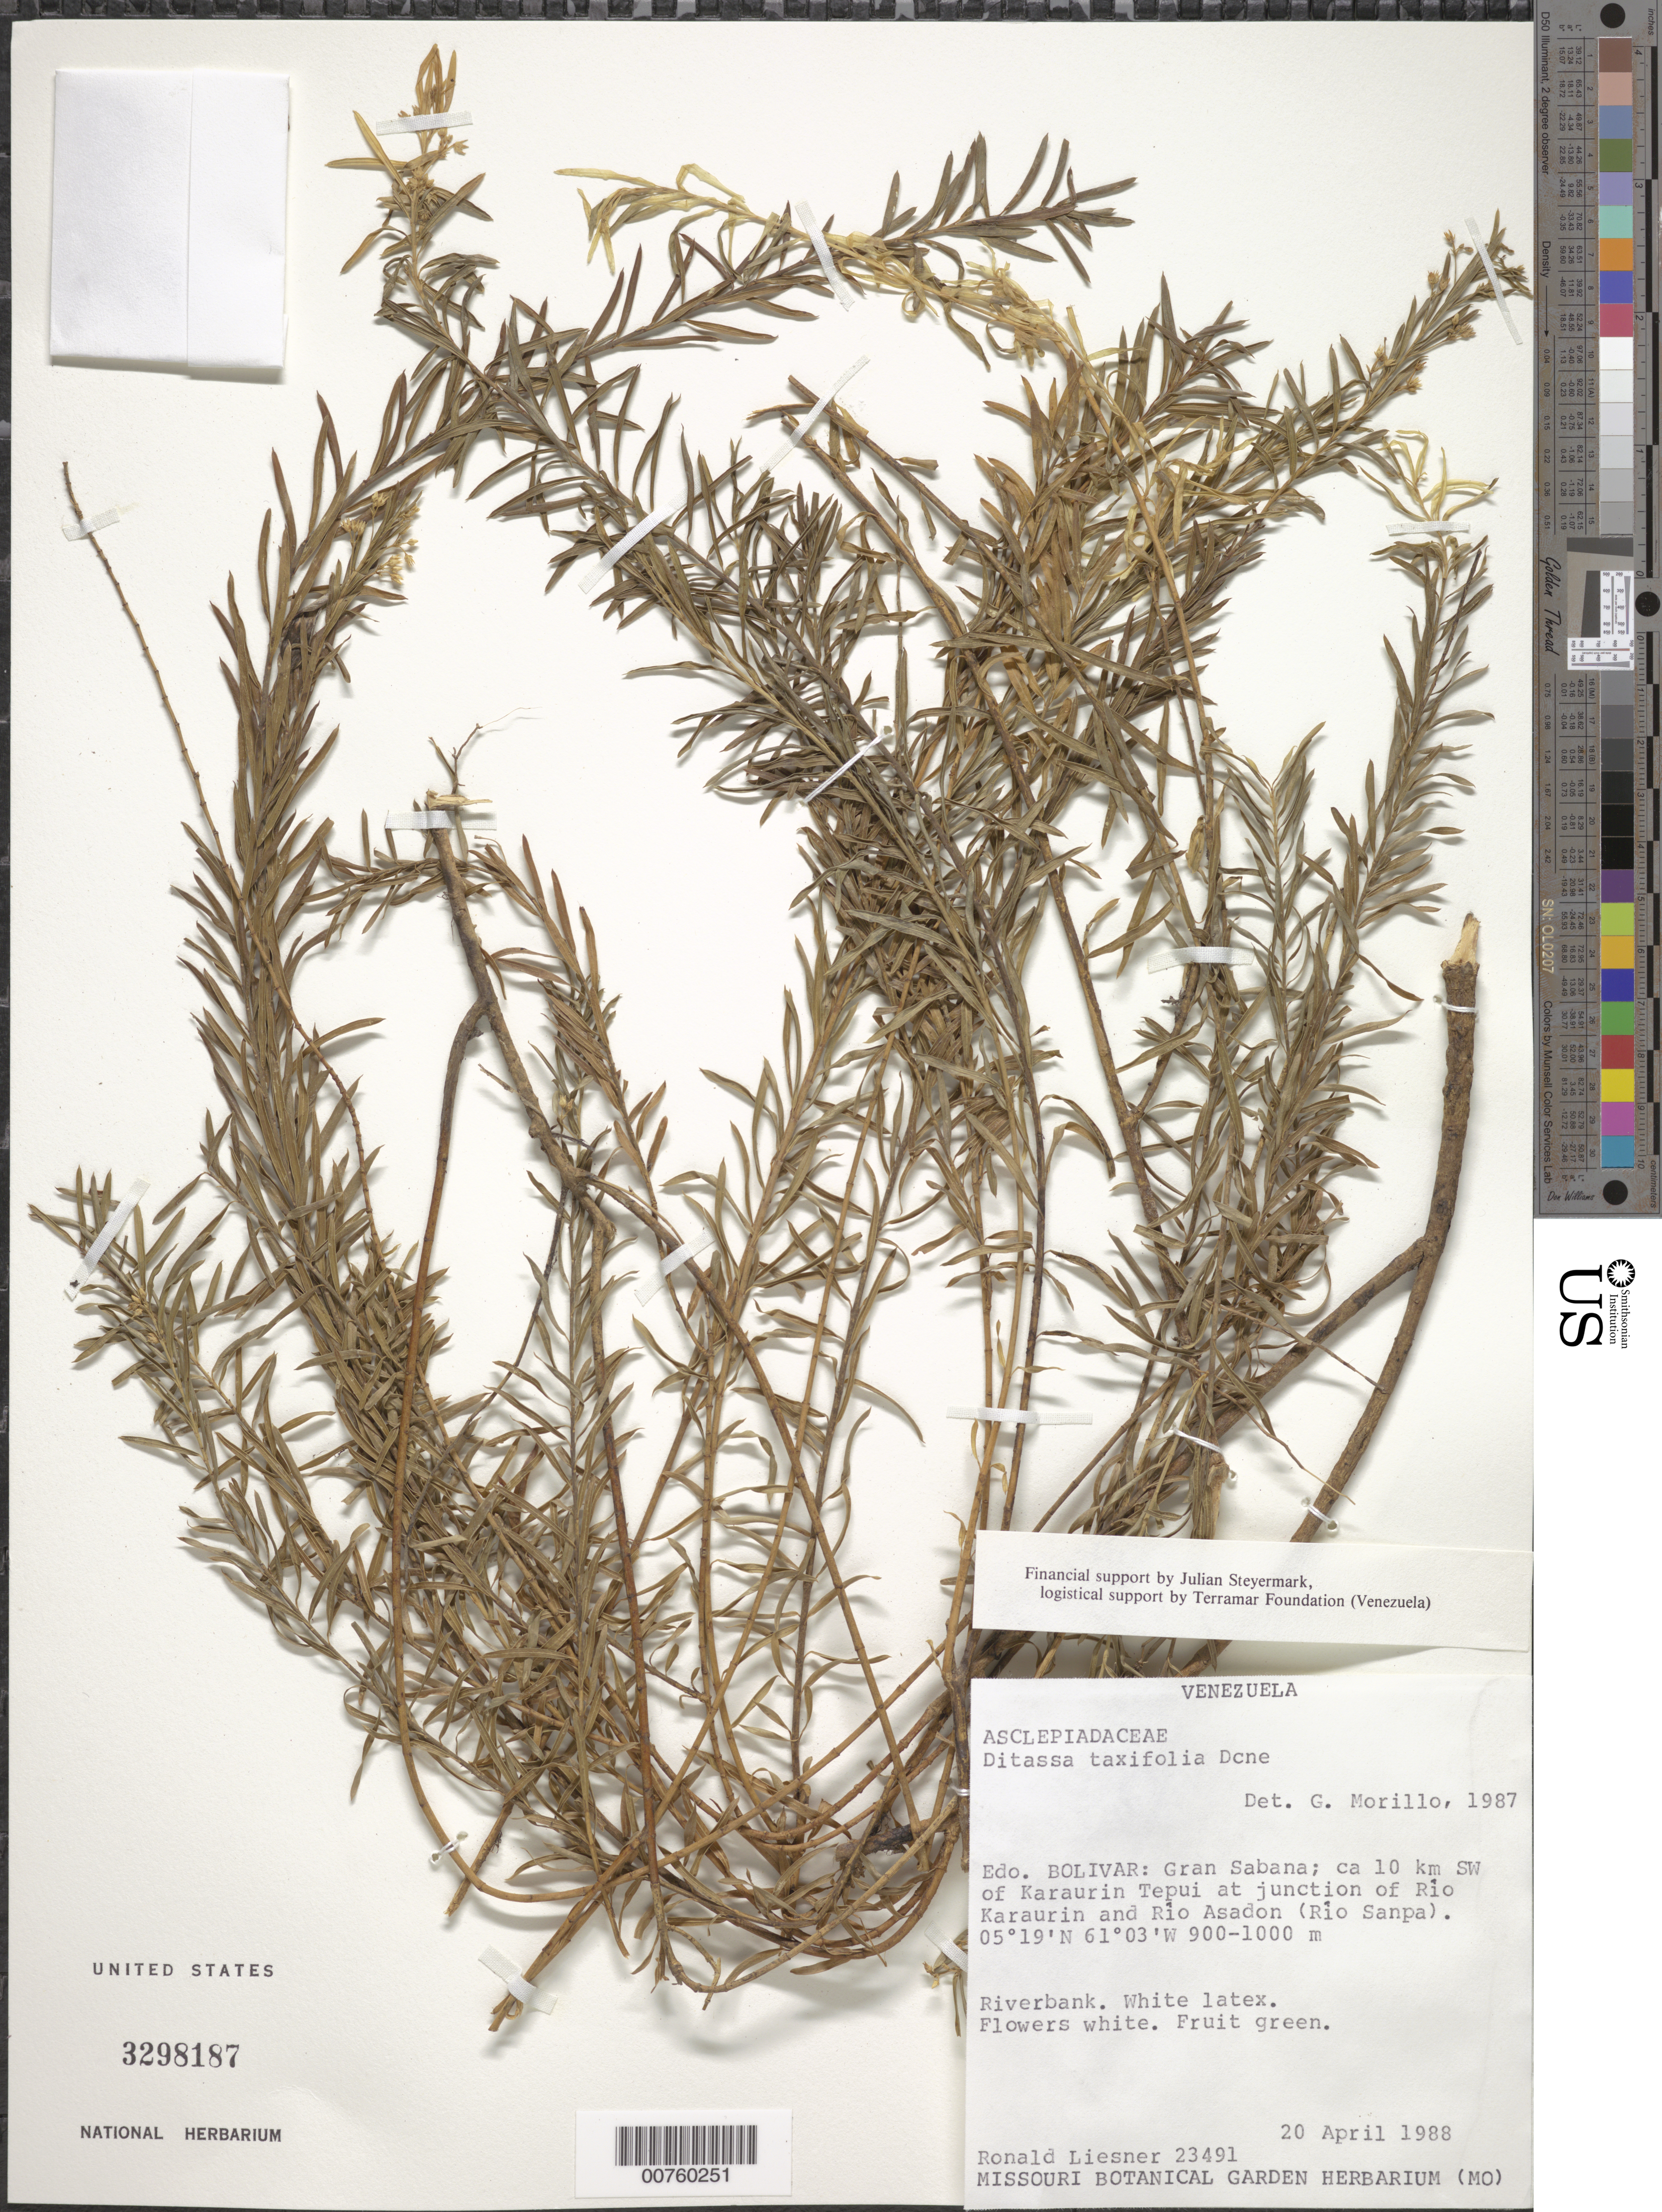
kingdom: Plantae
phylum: Tracheophyta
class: Magnoliopsida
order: Gentianales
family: Apocynaceae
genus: Ditassa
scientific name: Ditassa taxifolia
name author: Decne.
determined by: Morillo, G. N.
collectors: R. L. Liesner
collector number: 23491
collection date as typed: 20-Apr-88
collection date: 1988-04-20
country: Venezuela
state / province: Bolívar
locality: Gran Sabana, ca 10 km SW of Karaurin tepuí at junction of Río Karaurin and Río Asadon (Río Sanpa)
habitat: Riverbank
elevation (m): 900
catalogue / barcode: US 3298187